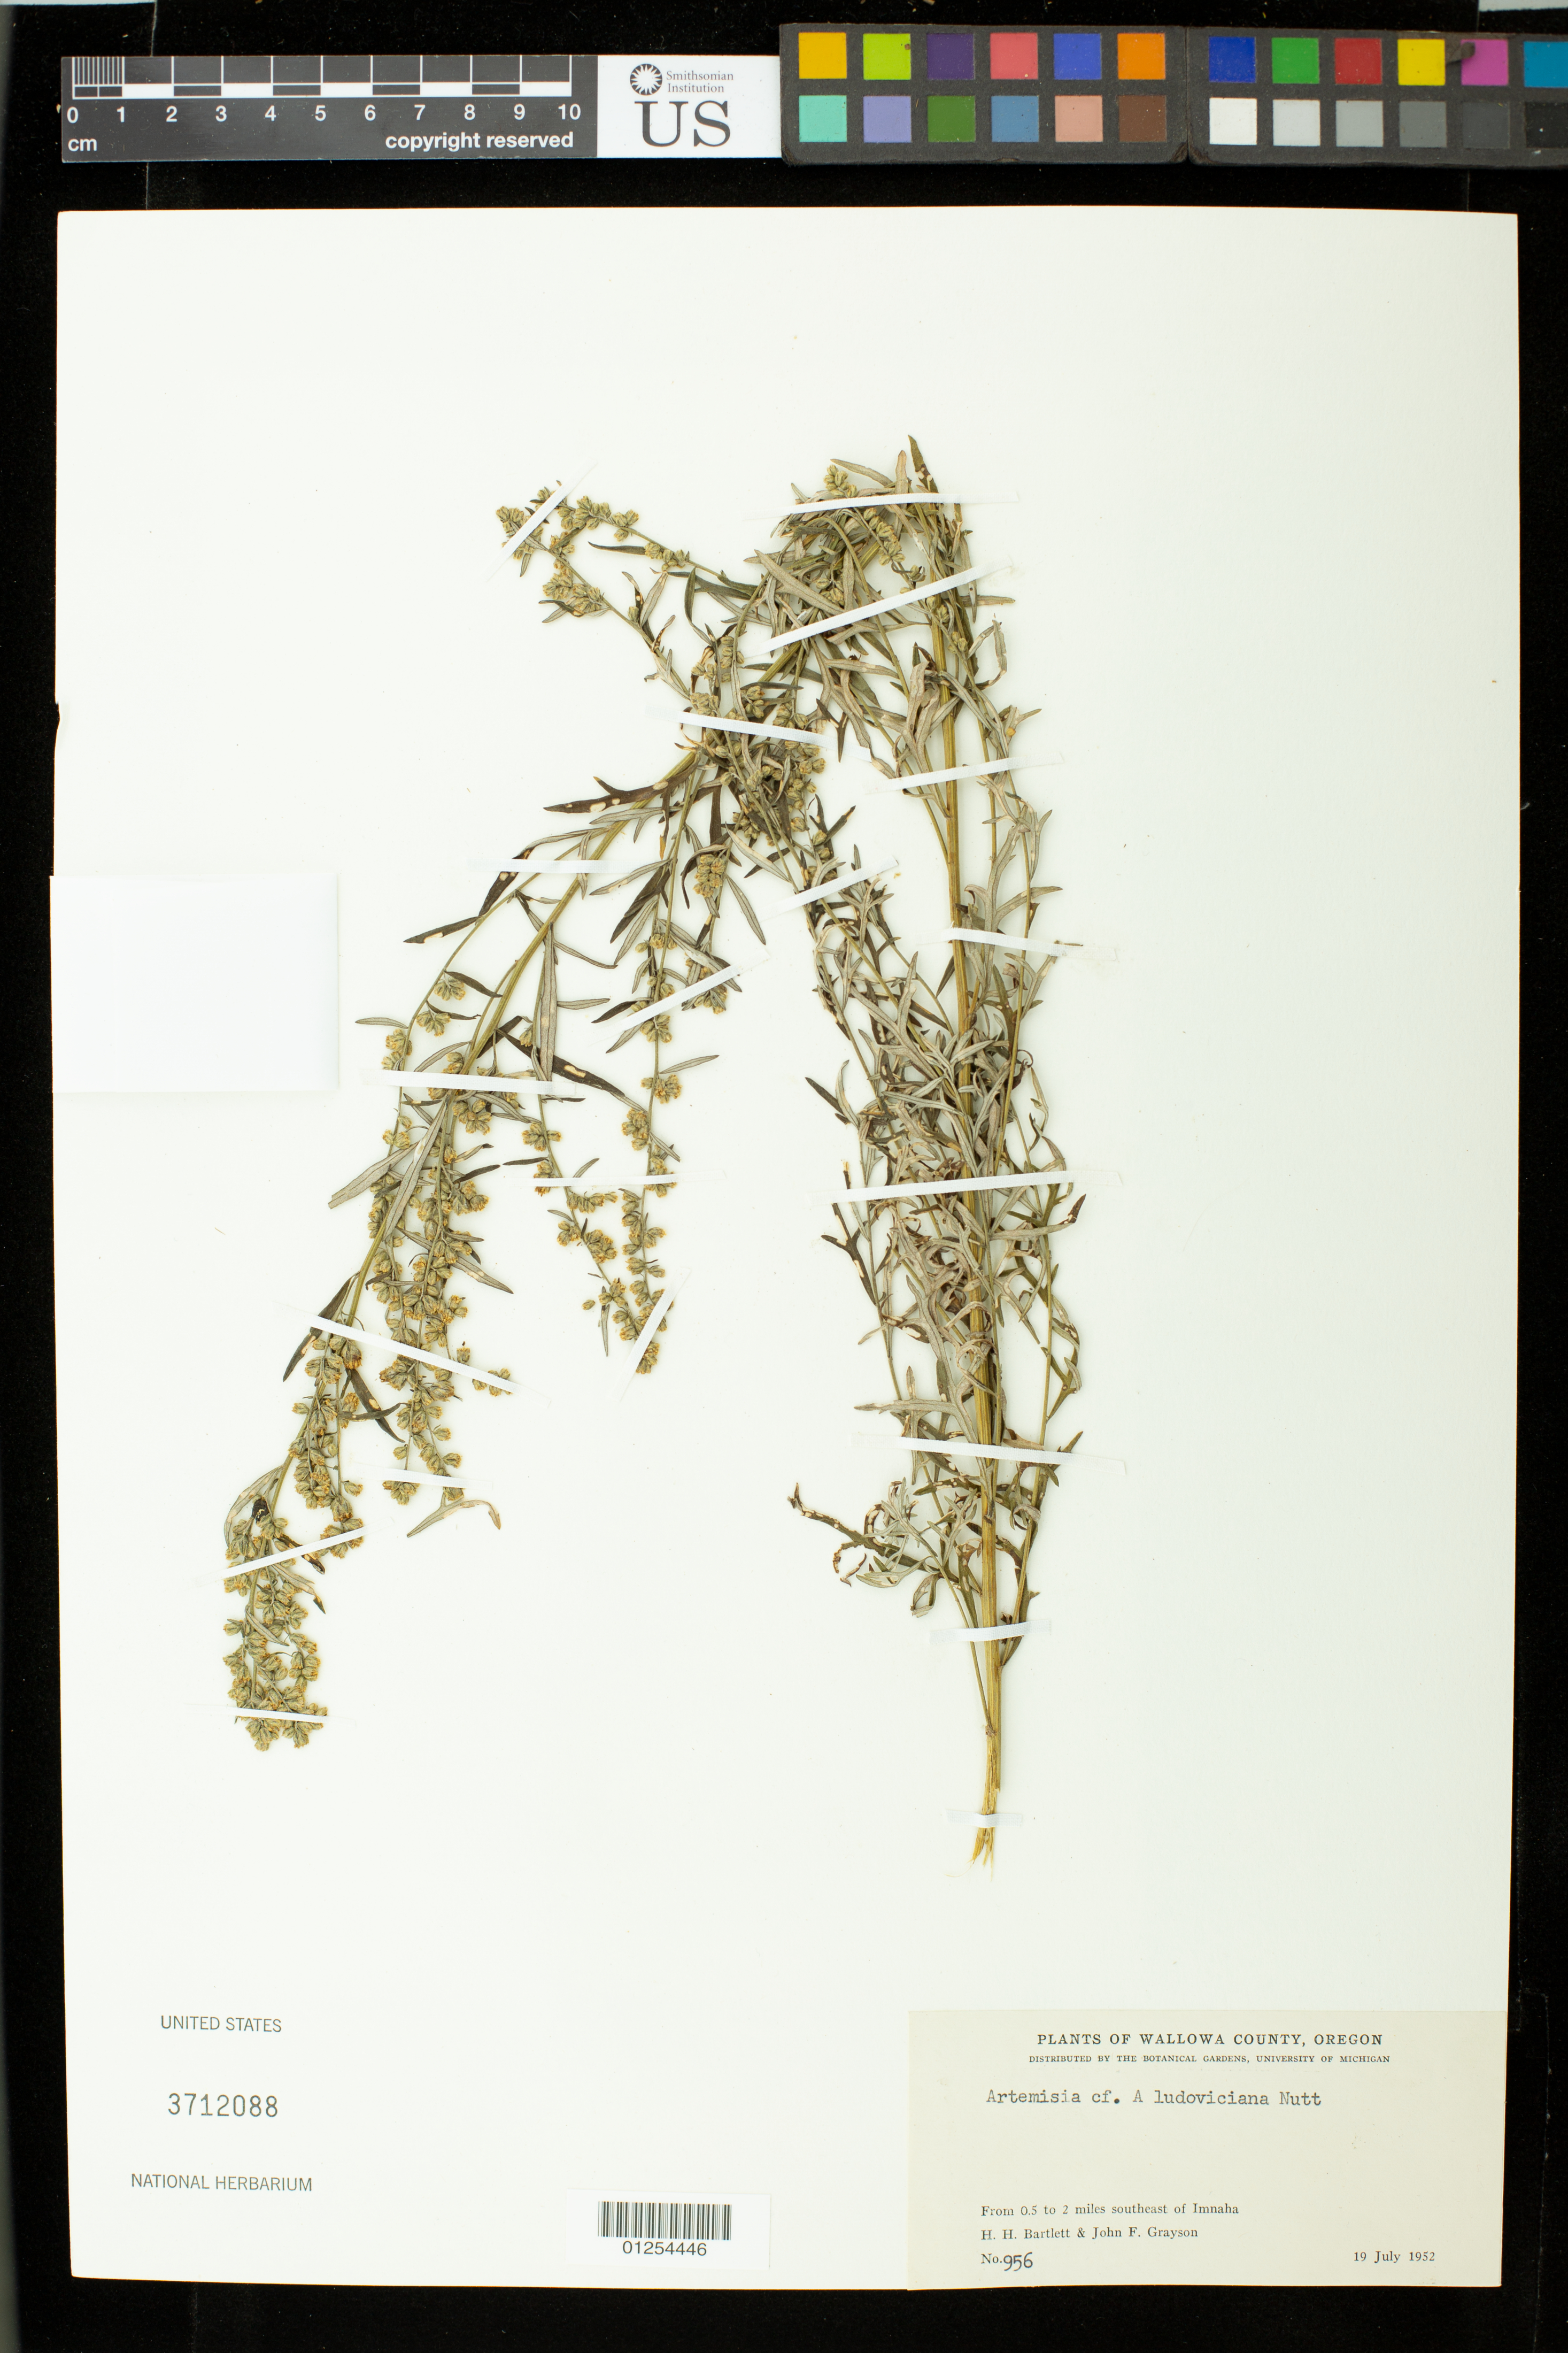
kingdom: Plantae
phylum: Tracheophyta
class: Magnoliopsida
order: Asterales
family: Asteraceae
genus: Artemisia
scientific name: Artemisia ludoviciana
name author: Nutt.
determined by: Bartlett, H. H.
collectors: H. H. Bartlett & J. Grayson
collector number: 956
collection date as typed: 19 Jul 1952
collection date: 1952-07-19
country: United States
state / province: Oregon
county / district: Wallowa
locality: From 0.5 to 2 miles southeast of Imnaha.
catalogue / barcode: US 3712088